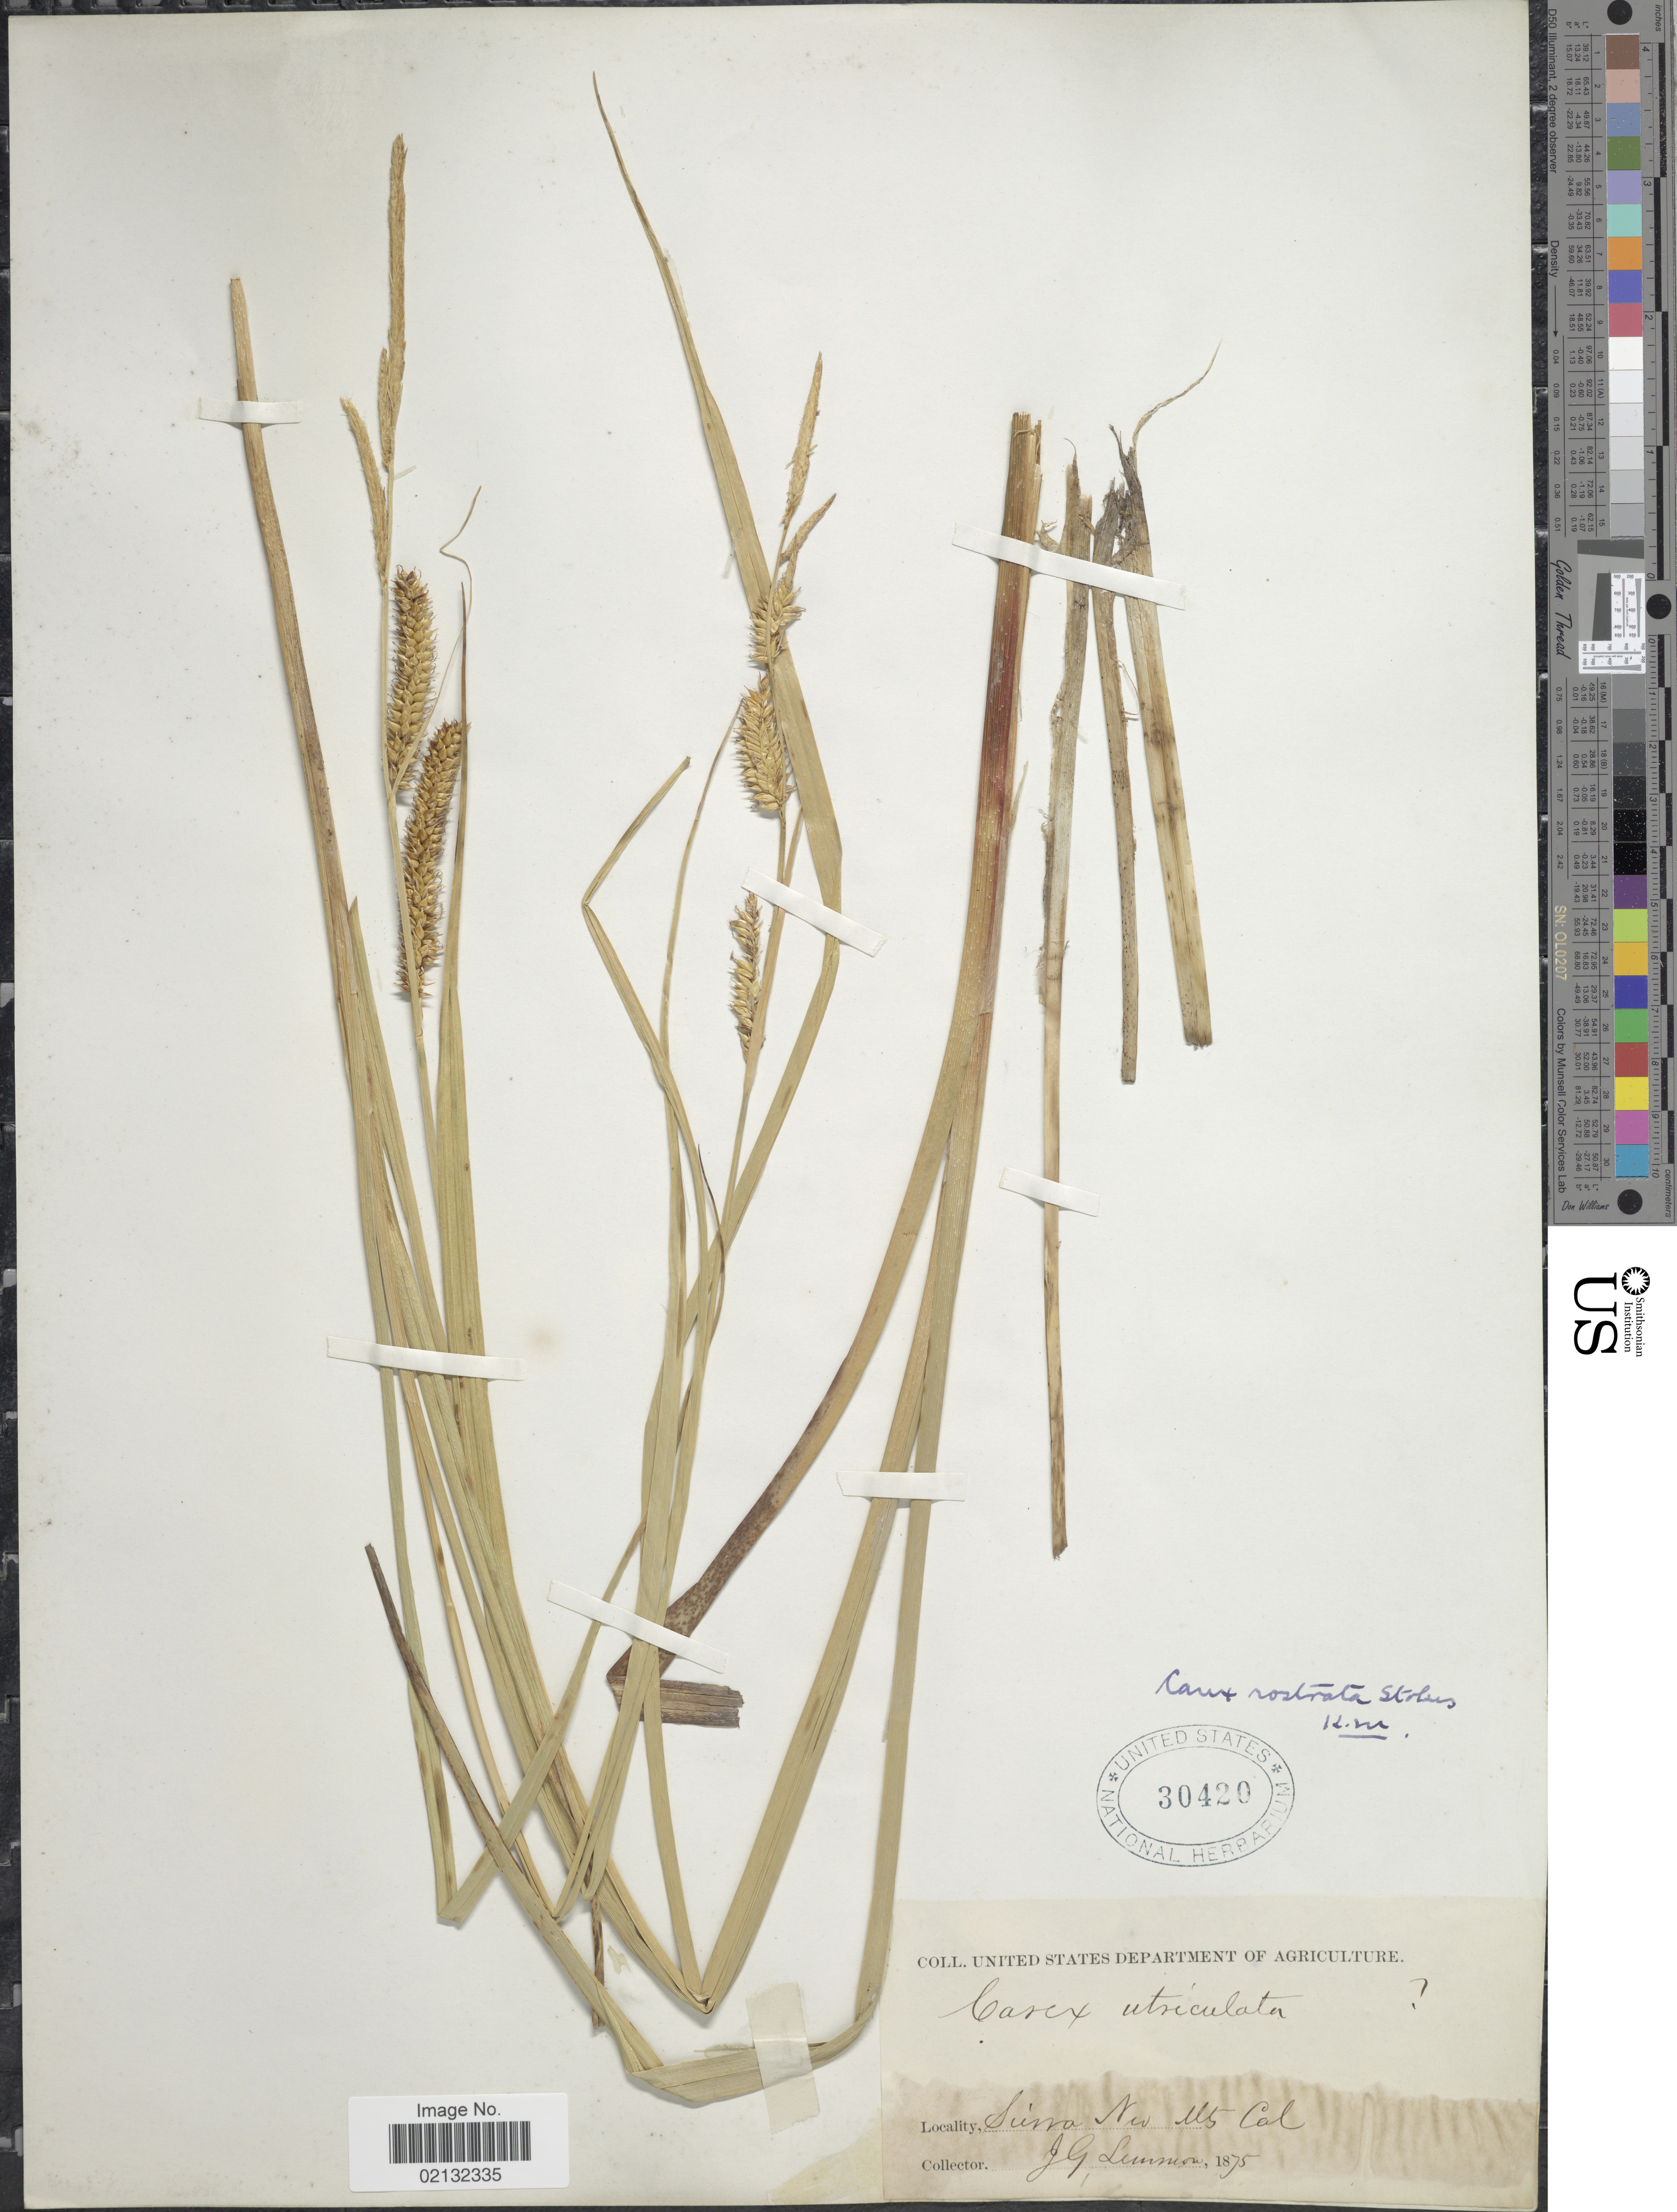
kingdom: Plantae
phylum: Tracheophyta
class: Liliopsida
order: Poales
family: Cyperaceae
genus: Carex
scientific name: Carex rostrata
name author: Stokes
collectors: J. Lemmon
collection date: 1875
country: United States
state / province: California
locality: Sierra Nev Mts.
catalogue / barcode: US 30420